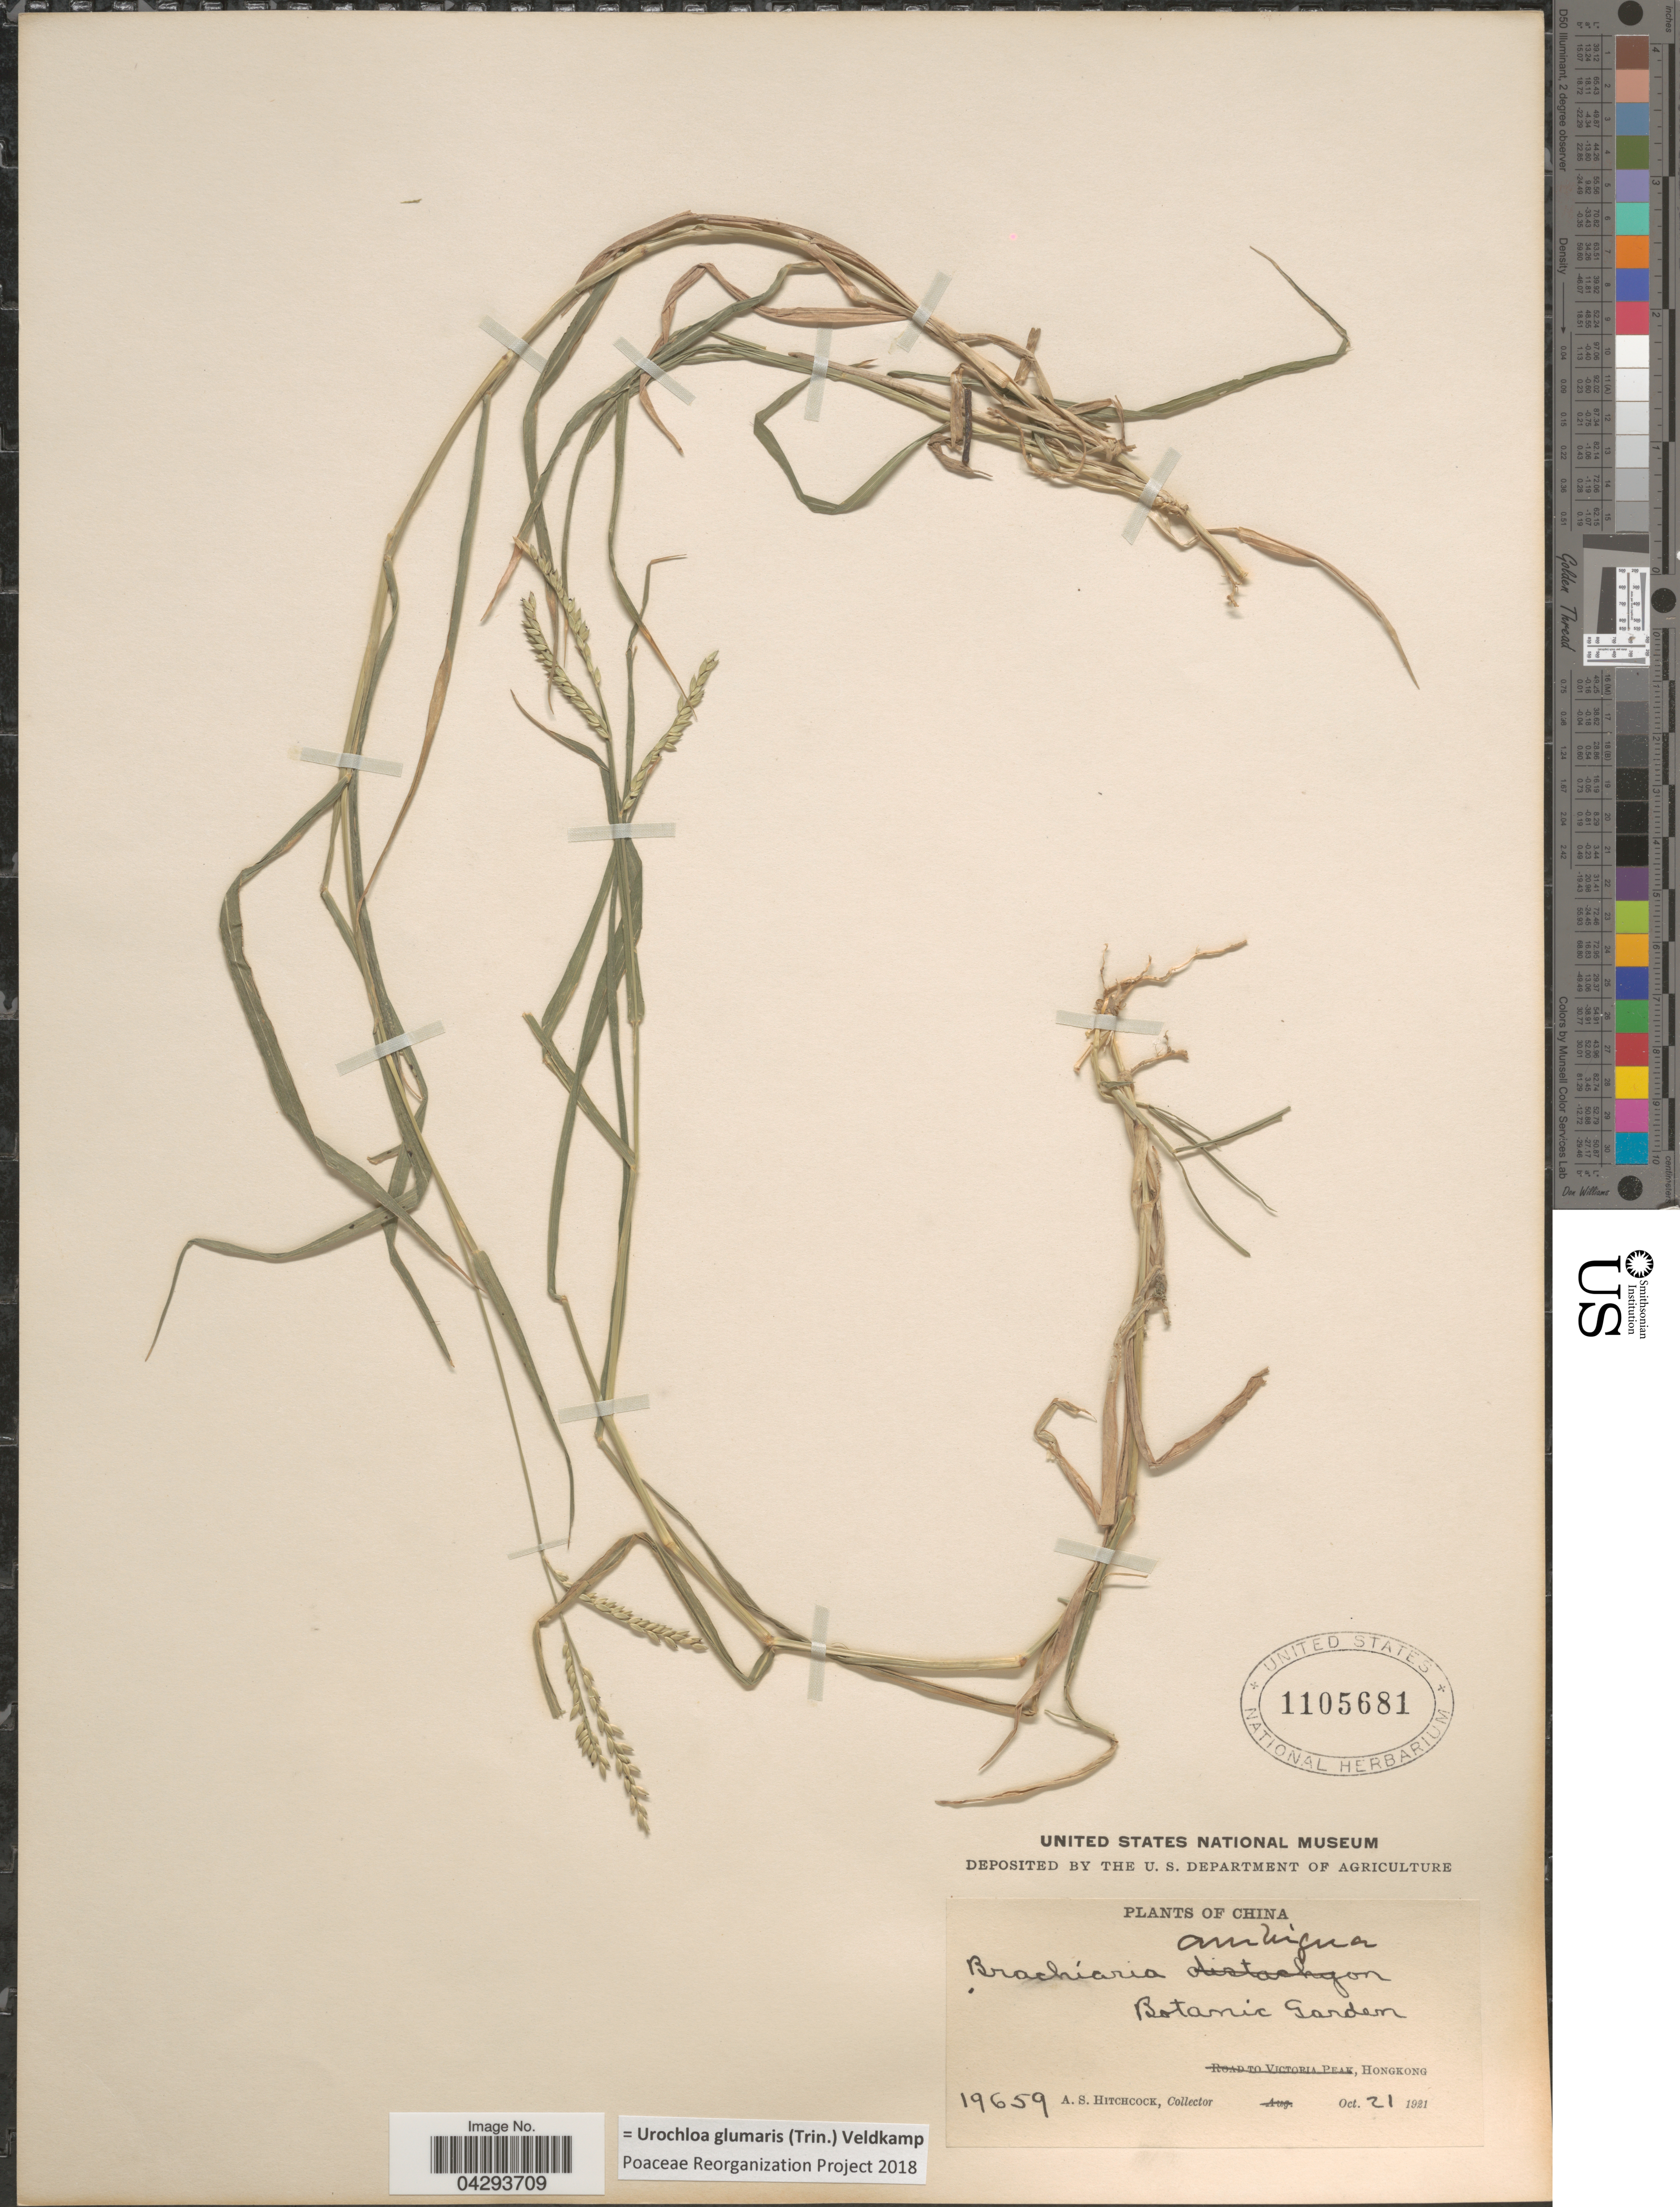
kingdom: Plantae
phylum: Tracheophyta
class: Liliopsida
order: Poales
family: Poaceae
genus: Urochloa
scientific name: Urochloa glumaris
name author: (Trin.) Veldkamp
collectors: A. S. Hitchcock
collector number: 19659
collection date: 1921-10-21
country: China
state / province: Hong Kong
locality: Botanic Garden.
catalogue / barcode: US 1105681